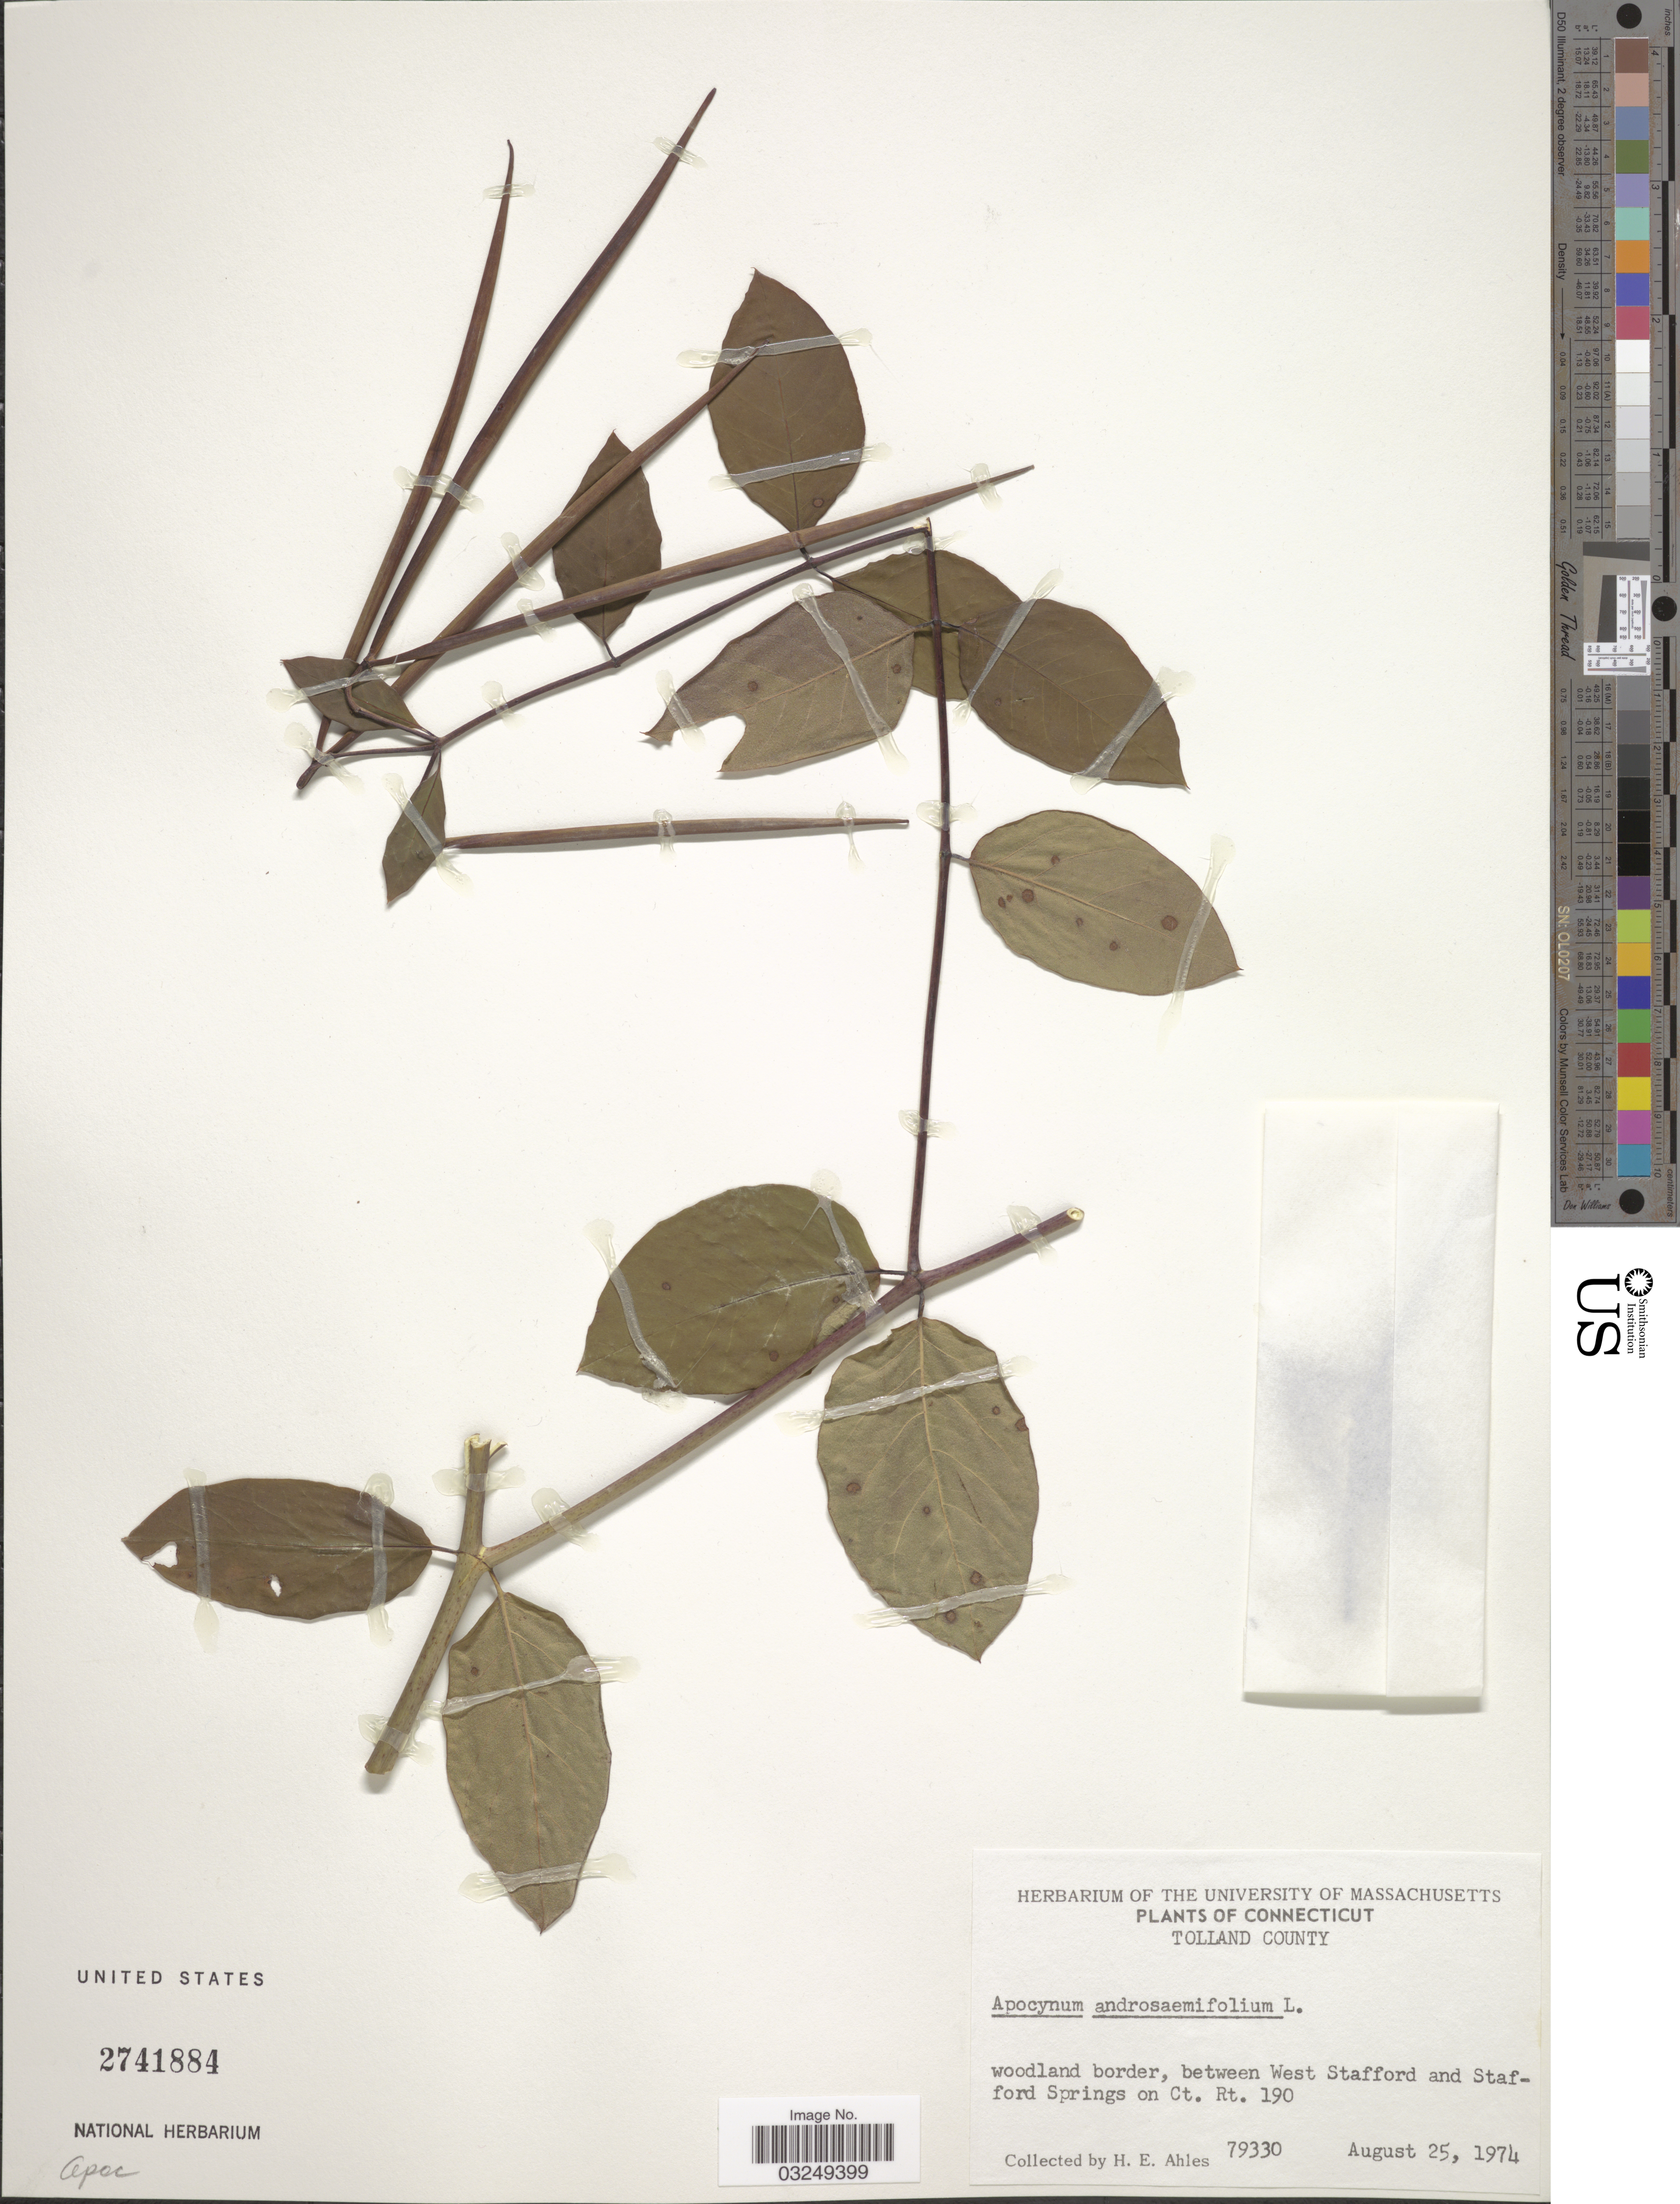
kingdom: Plantae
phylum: Tracheophyta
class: Magnoliopsida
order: Gentianales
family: Apocynaceae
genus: Apocynum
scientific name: Apocynum androsaemifolium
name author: L.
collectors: H. E. Ahles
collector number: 79330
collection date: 1974-08-25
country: United States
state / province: Connecticut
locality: Tolland County. Woodland border, between West Stafford and Stafford Springs on Ct. Rt. 190.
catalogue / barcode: US 2741884